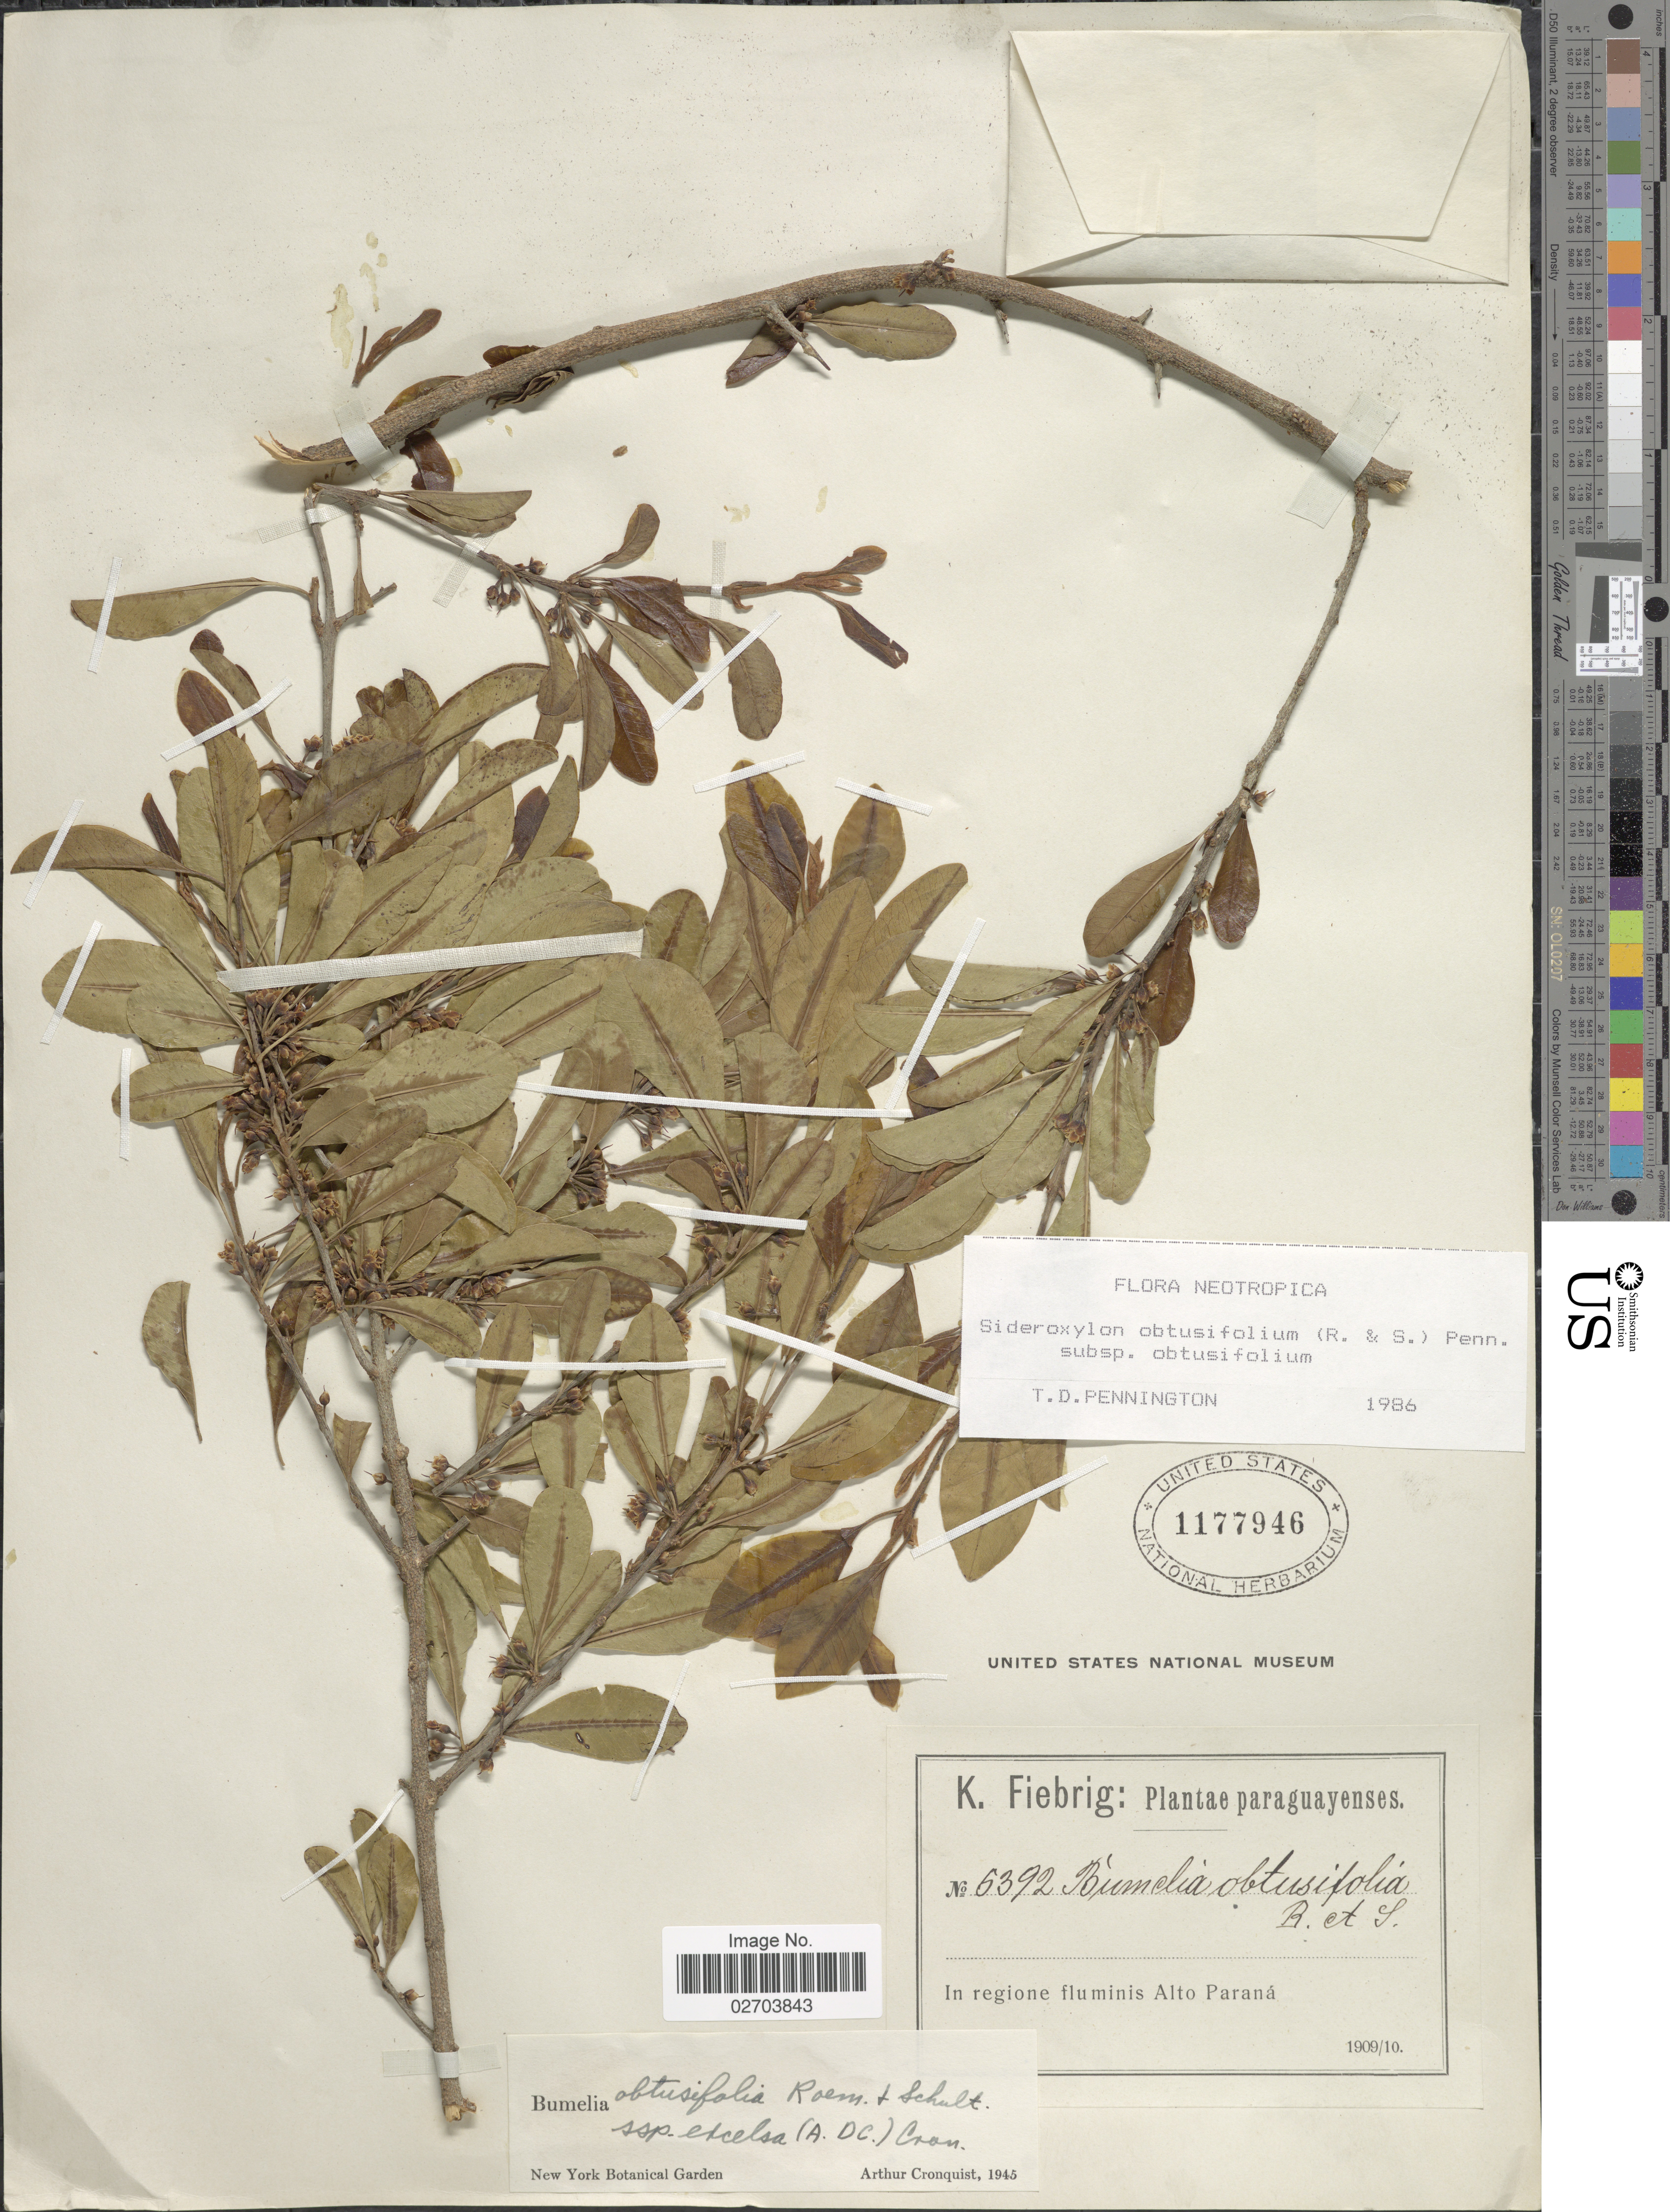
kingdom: Plantae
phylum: Tracheophyta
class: Magnoliopsida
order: Ericales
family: Sapotaceae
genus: Sideroxylon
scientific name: Sideroxylon obtusifolium subsp. obtusifolium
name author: (Roem. & Schult.) T.D. Penn.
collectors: K. Fiebrig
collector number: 6392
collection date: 1909/1910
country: Paraguay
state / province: Alto Parana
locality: In regione fluminis Alto Parana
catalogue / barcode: US 1177946